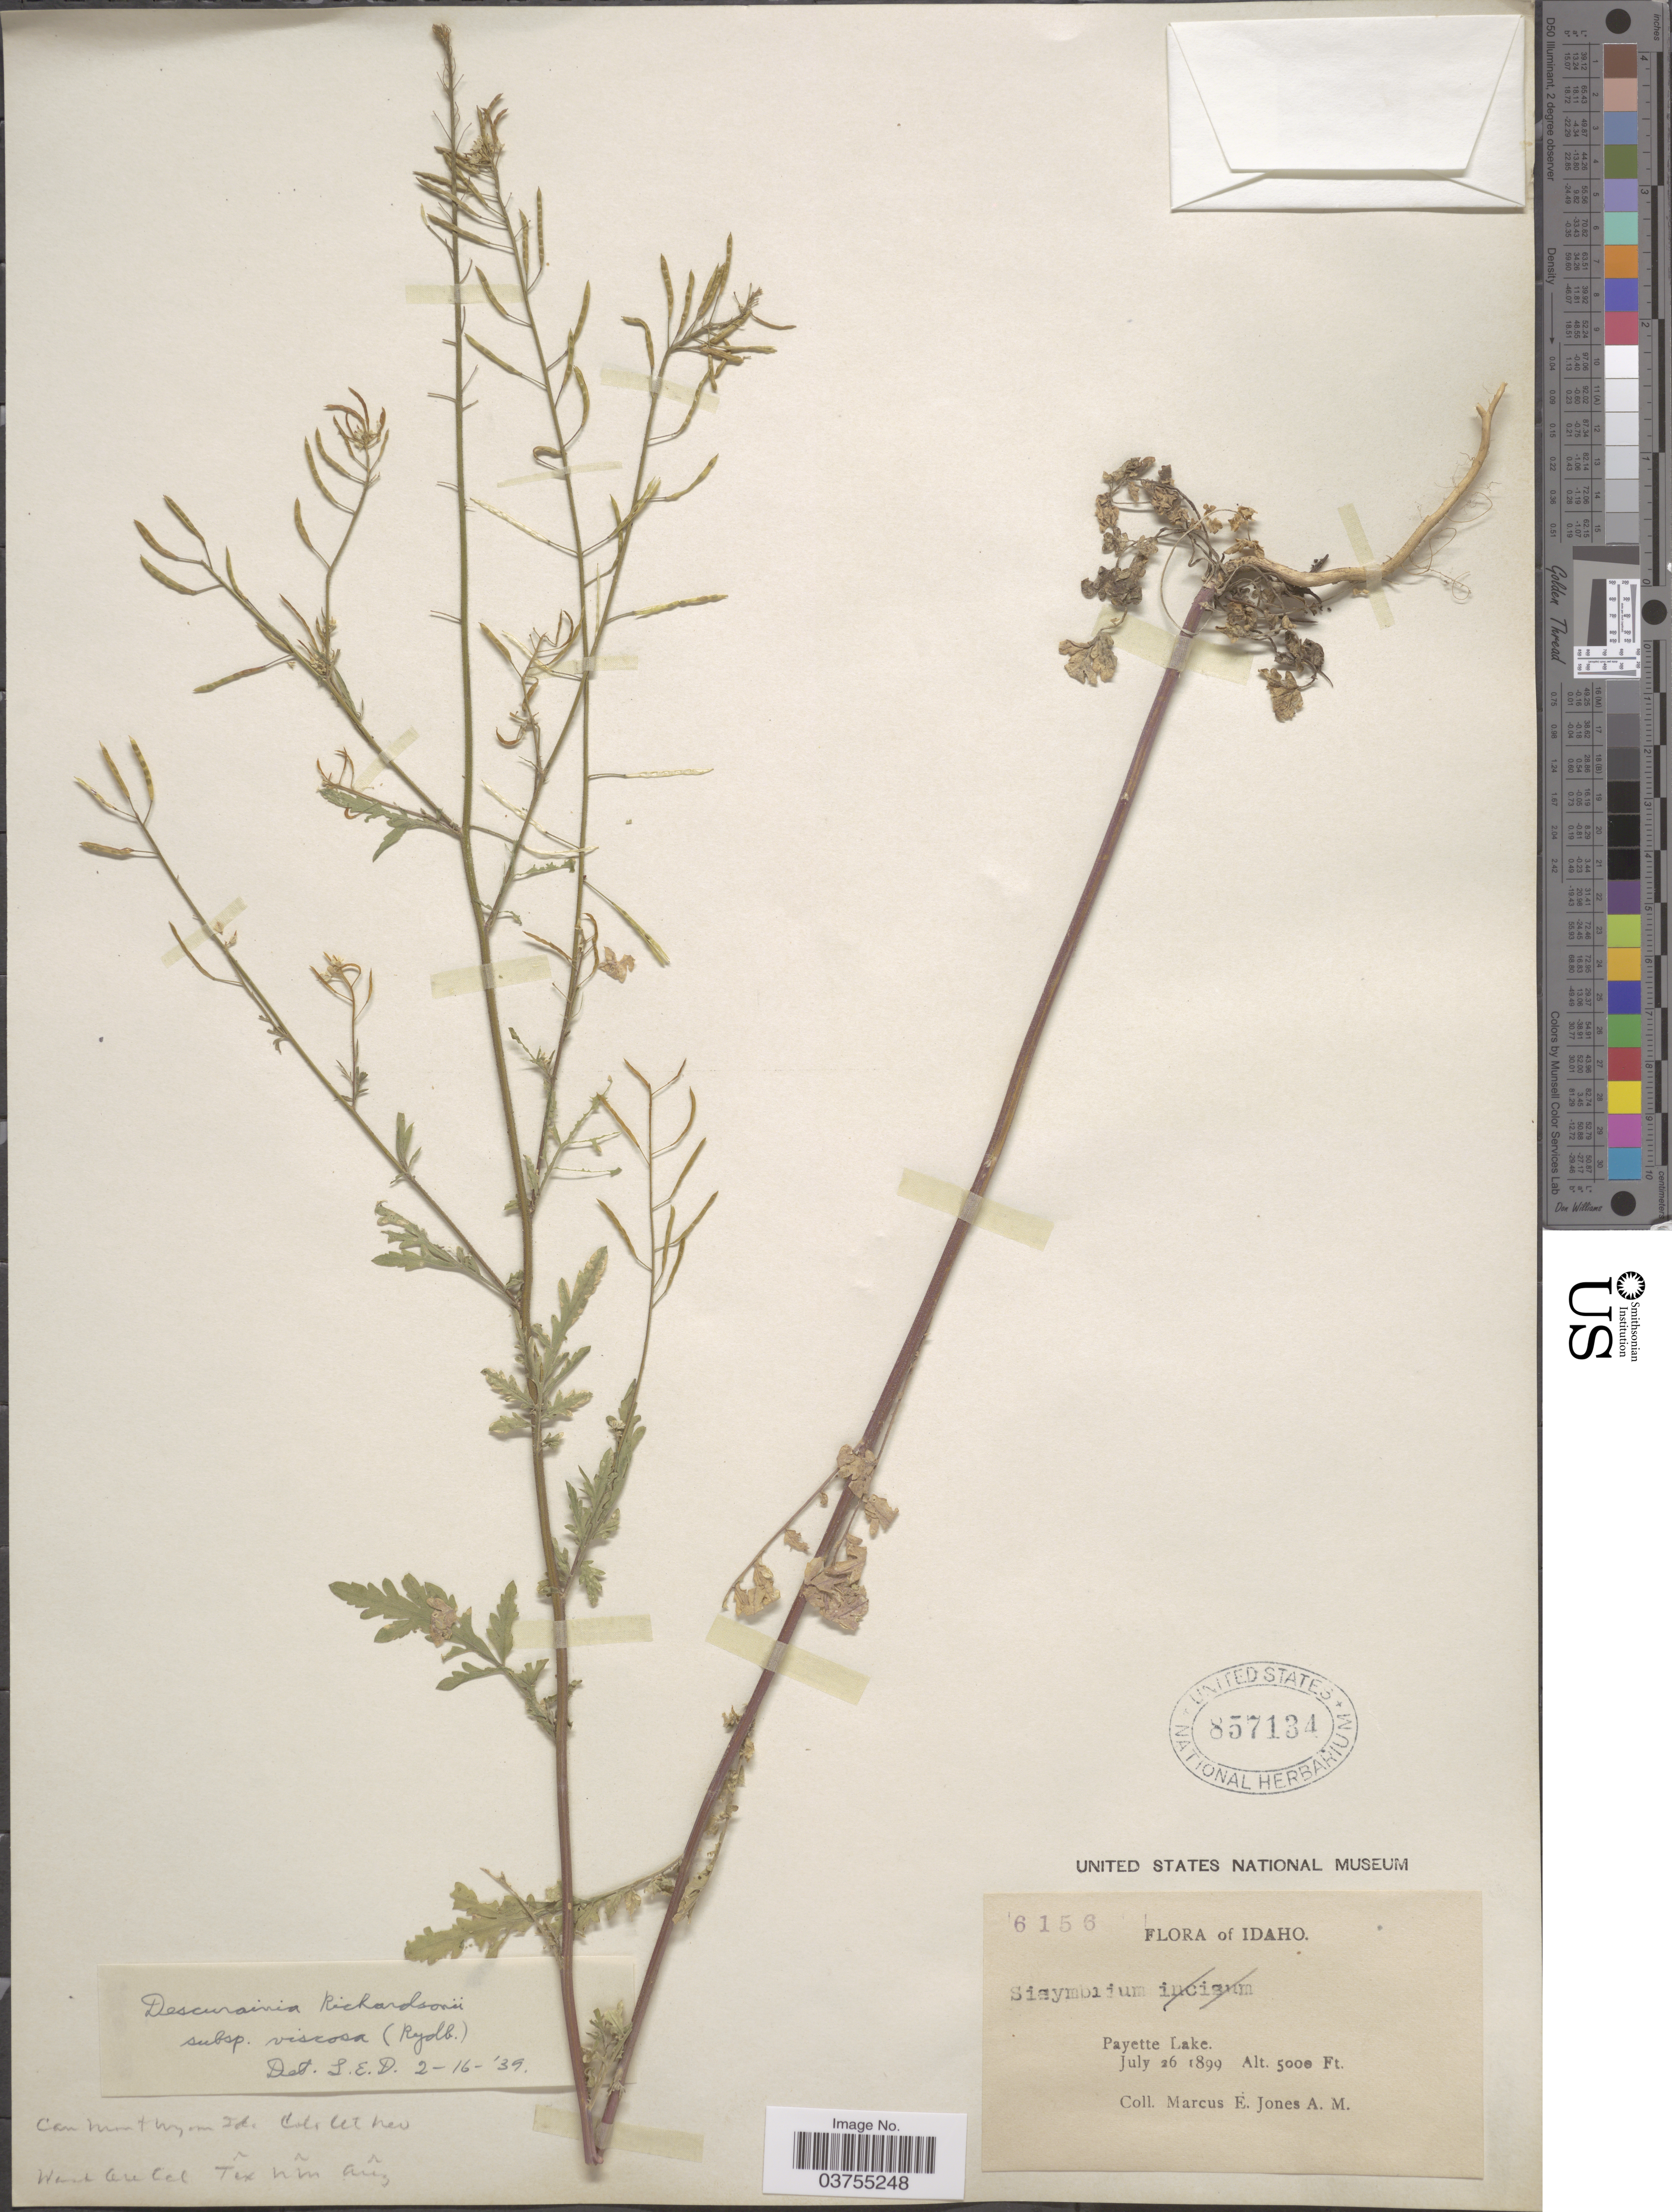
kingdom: Plantae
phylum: Tracheophyta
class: Magnoliopsida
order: Brassicales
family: Brassicaceae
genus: Descurainia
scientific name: Descurainia richardsonii subsp. viscosa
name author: (Rydb.) Detling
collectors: M. E. Jones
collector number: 6156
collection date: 1899-07-26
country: United States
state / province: Idaho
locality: Payette Lake.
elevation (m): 1524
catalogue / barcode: US 857134